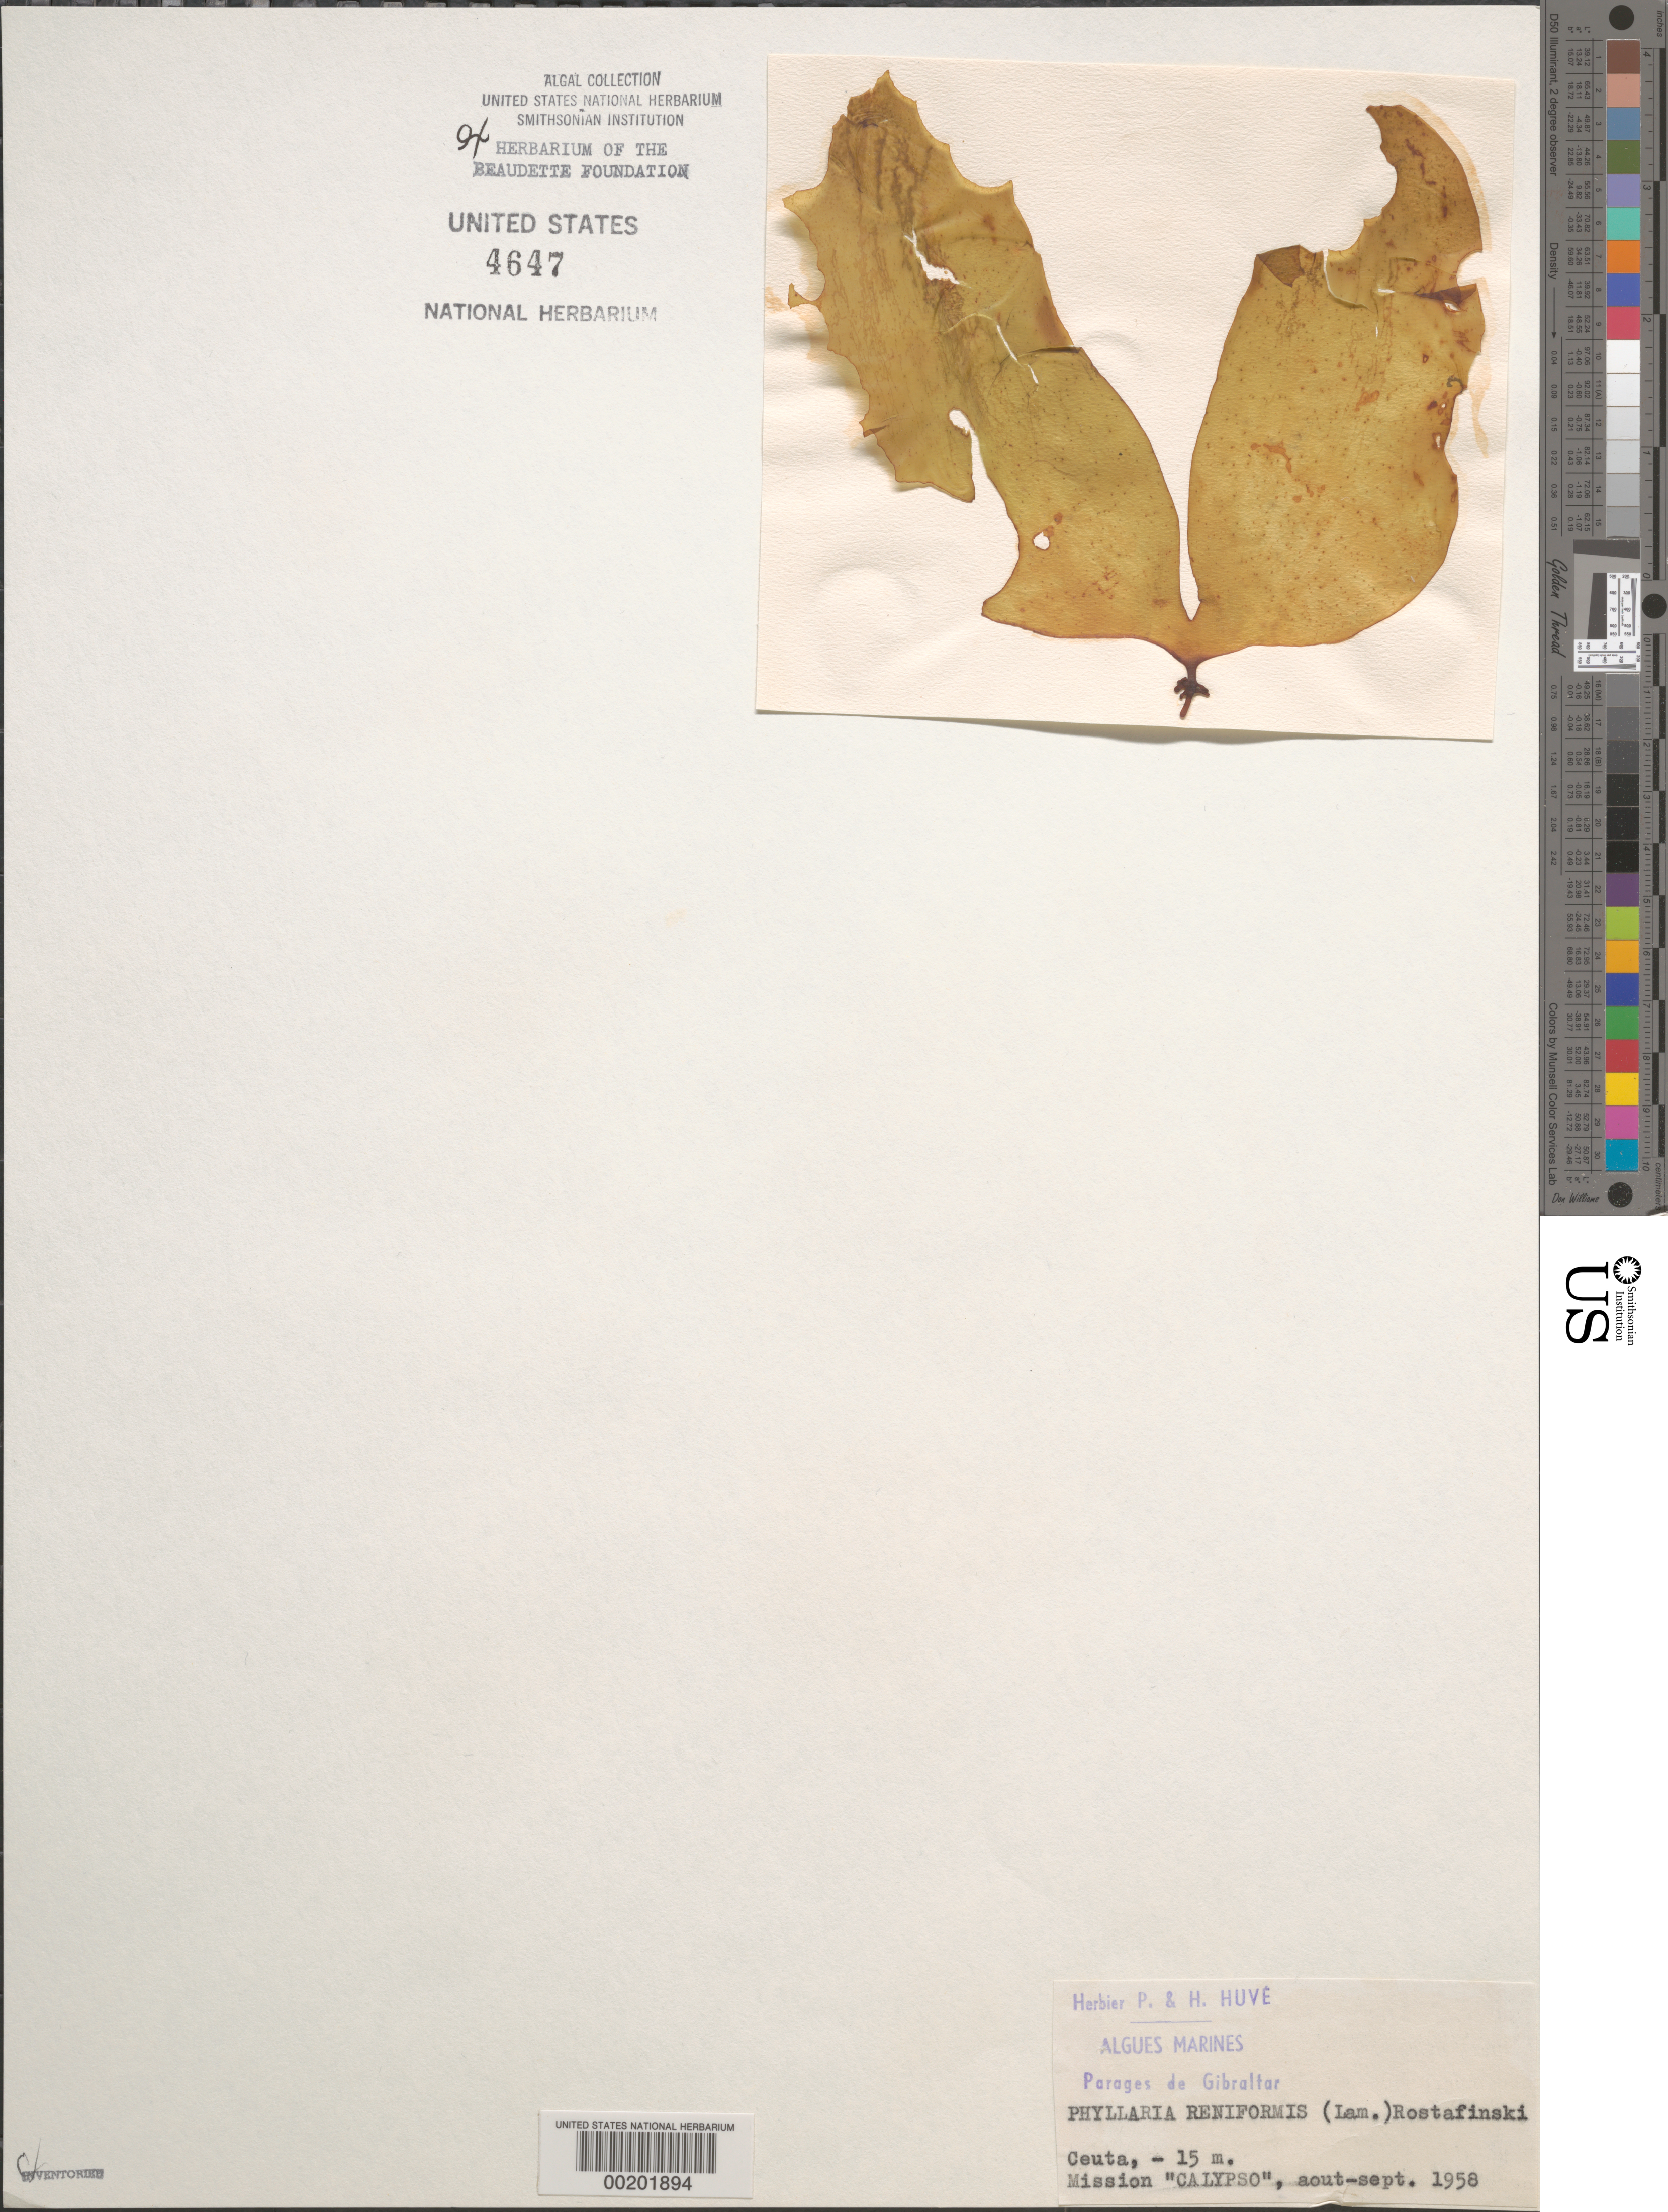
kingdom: Chromista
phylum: Ochrophyta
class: Phaeophyceae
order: Tilopteridales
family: Phyllariaceae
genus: Phyllariopsis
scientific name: Phyllariopsis brevipes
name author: (C. Agardh) E.C. Henry & South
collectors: P. Huve & H. Huve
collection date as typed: Aug 1958 TO -- Sep 1958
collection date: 1958-08/1958-09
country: Morocco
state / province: Cadiz Province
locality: Ceuta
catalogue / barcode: US 4647